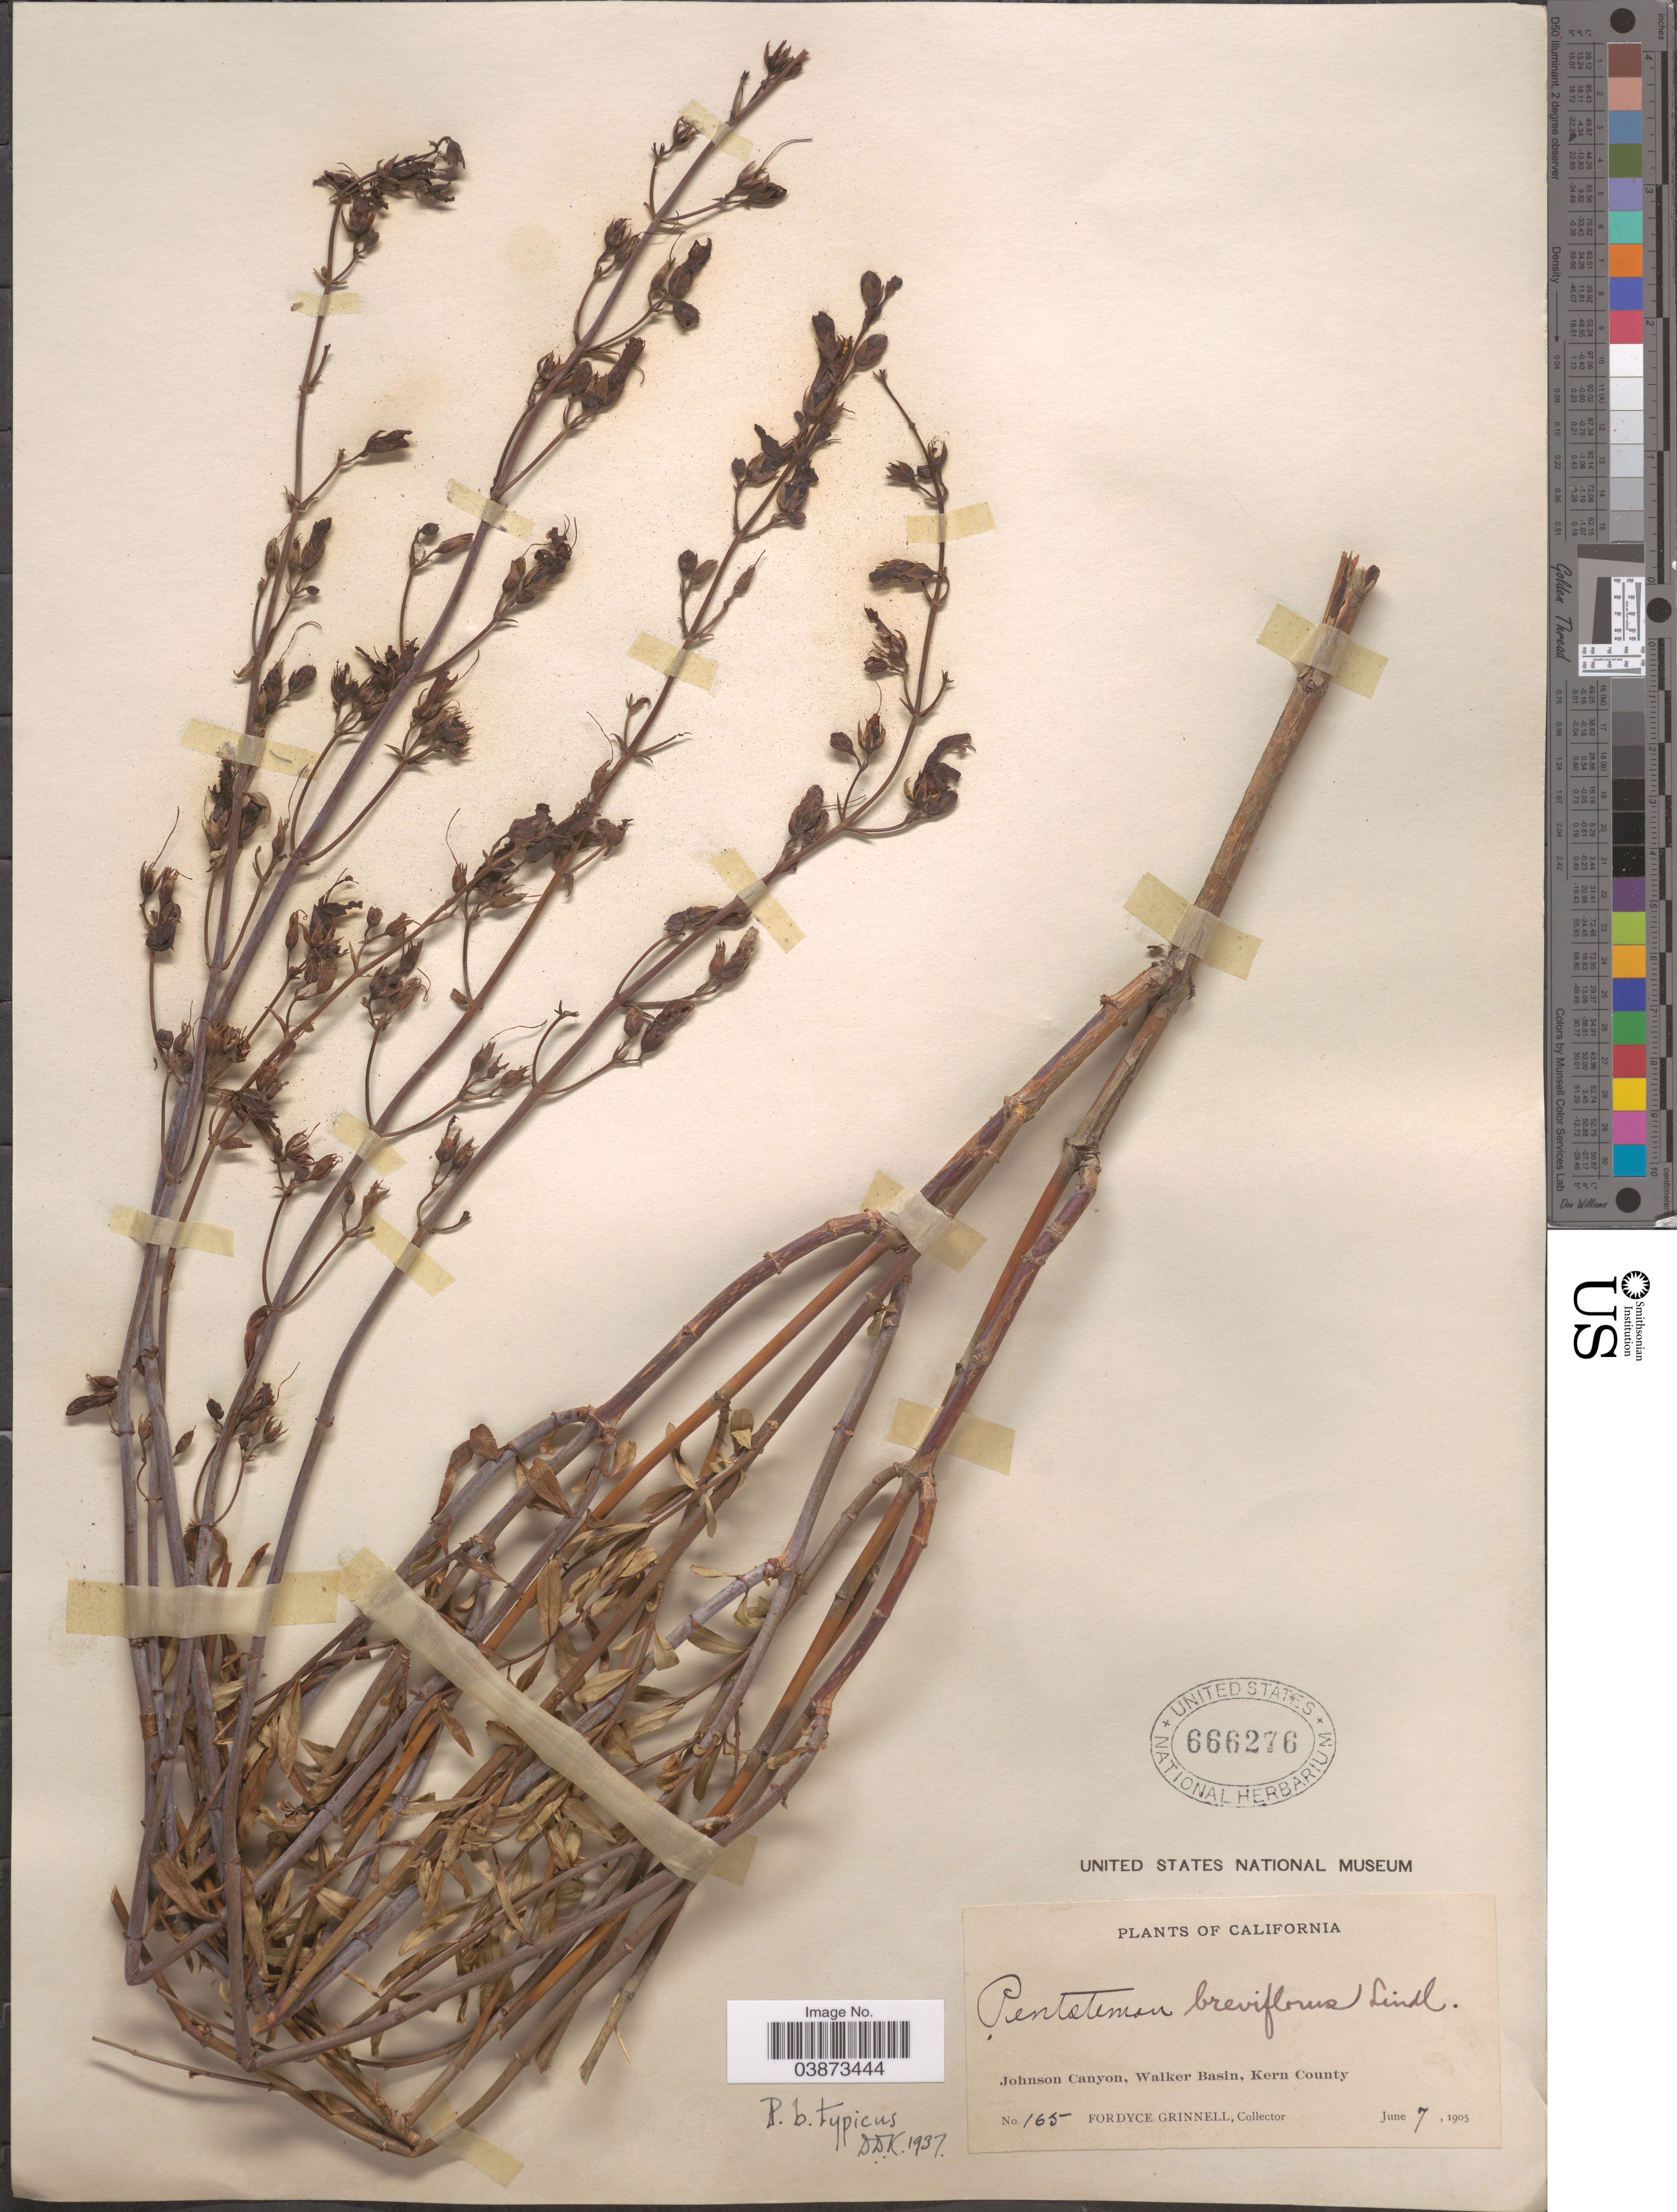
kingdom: Plantae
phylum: Tracheophyta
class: Magnoliopsida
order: Lamiales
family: Plantaginaceae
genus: Penstemon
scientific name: Penstemon breviflorus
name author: Lindl.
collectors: F. Grinnell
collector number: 165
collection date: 1905-06-07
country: United States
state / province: California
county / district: Kern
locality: Johnson Canyon, Walker Basin, Kern County.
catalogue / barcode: US 666276